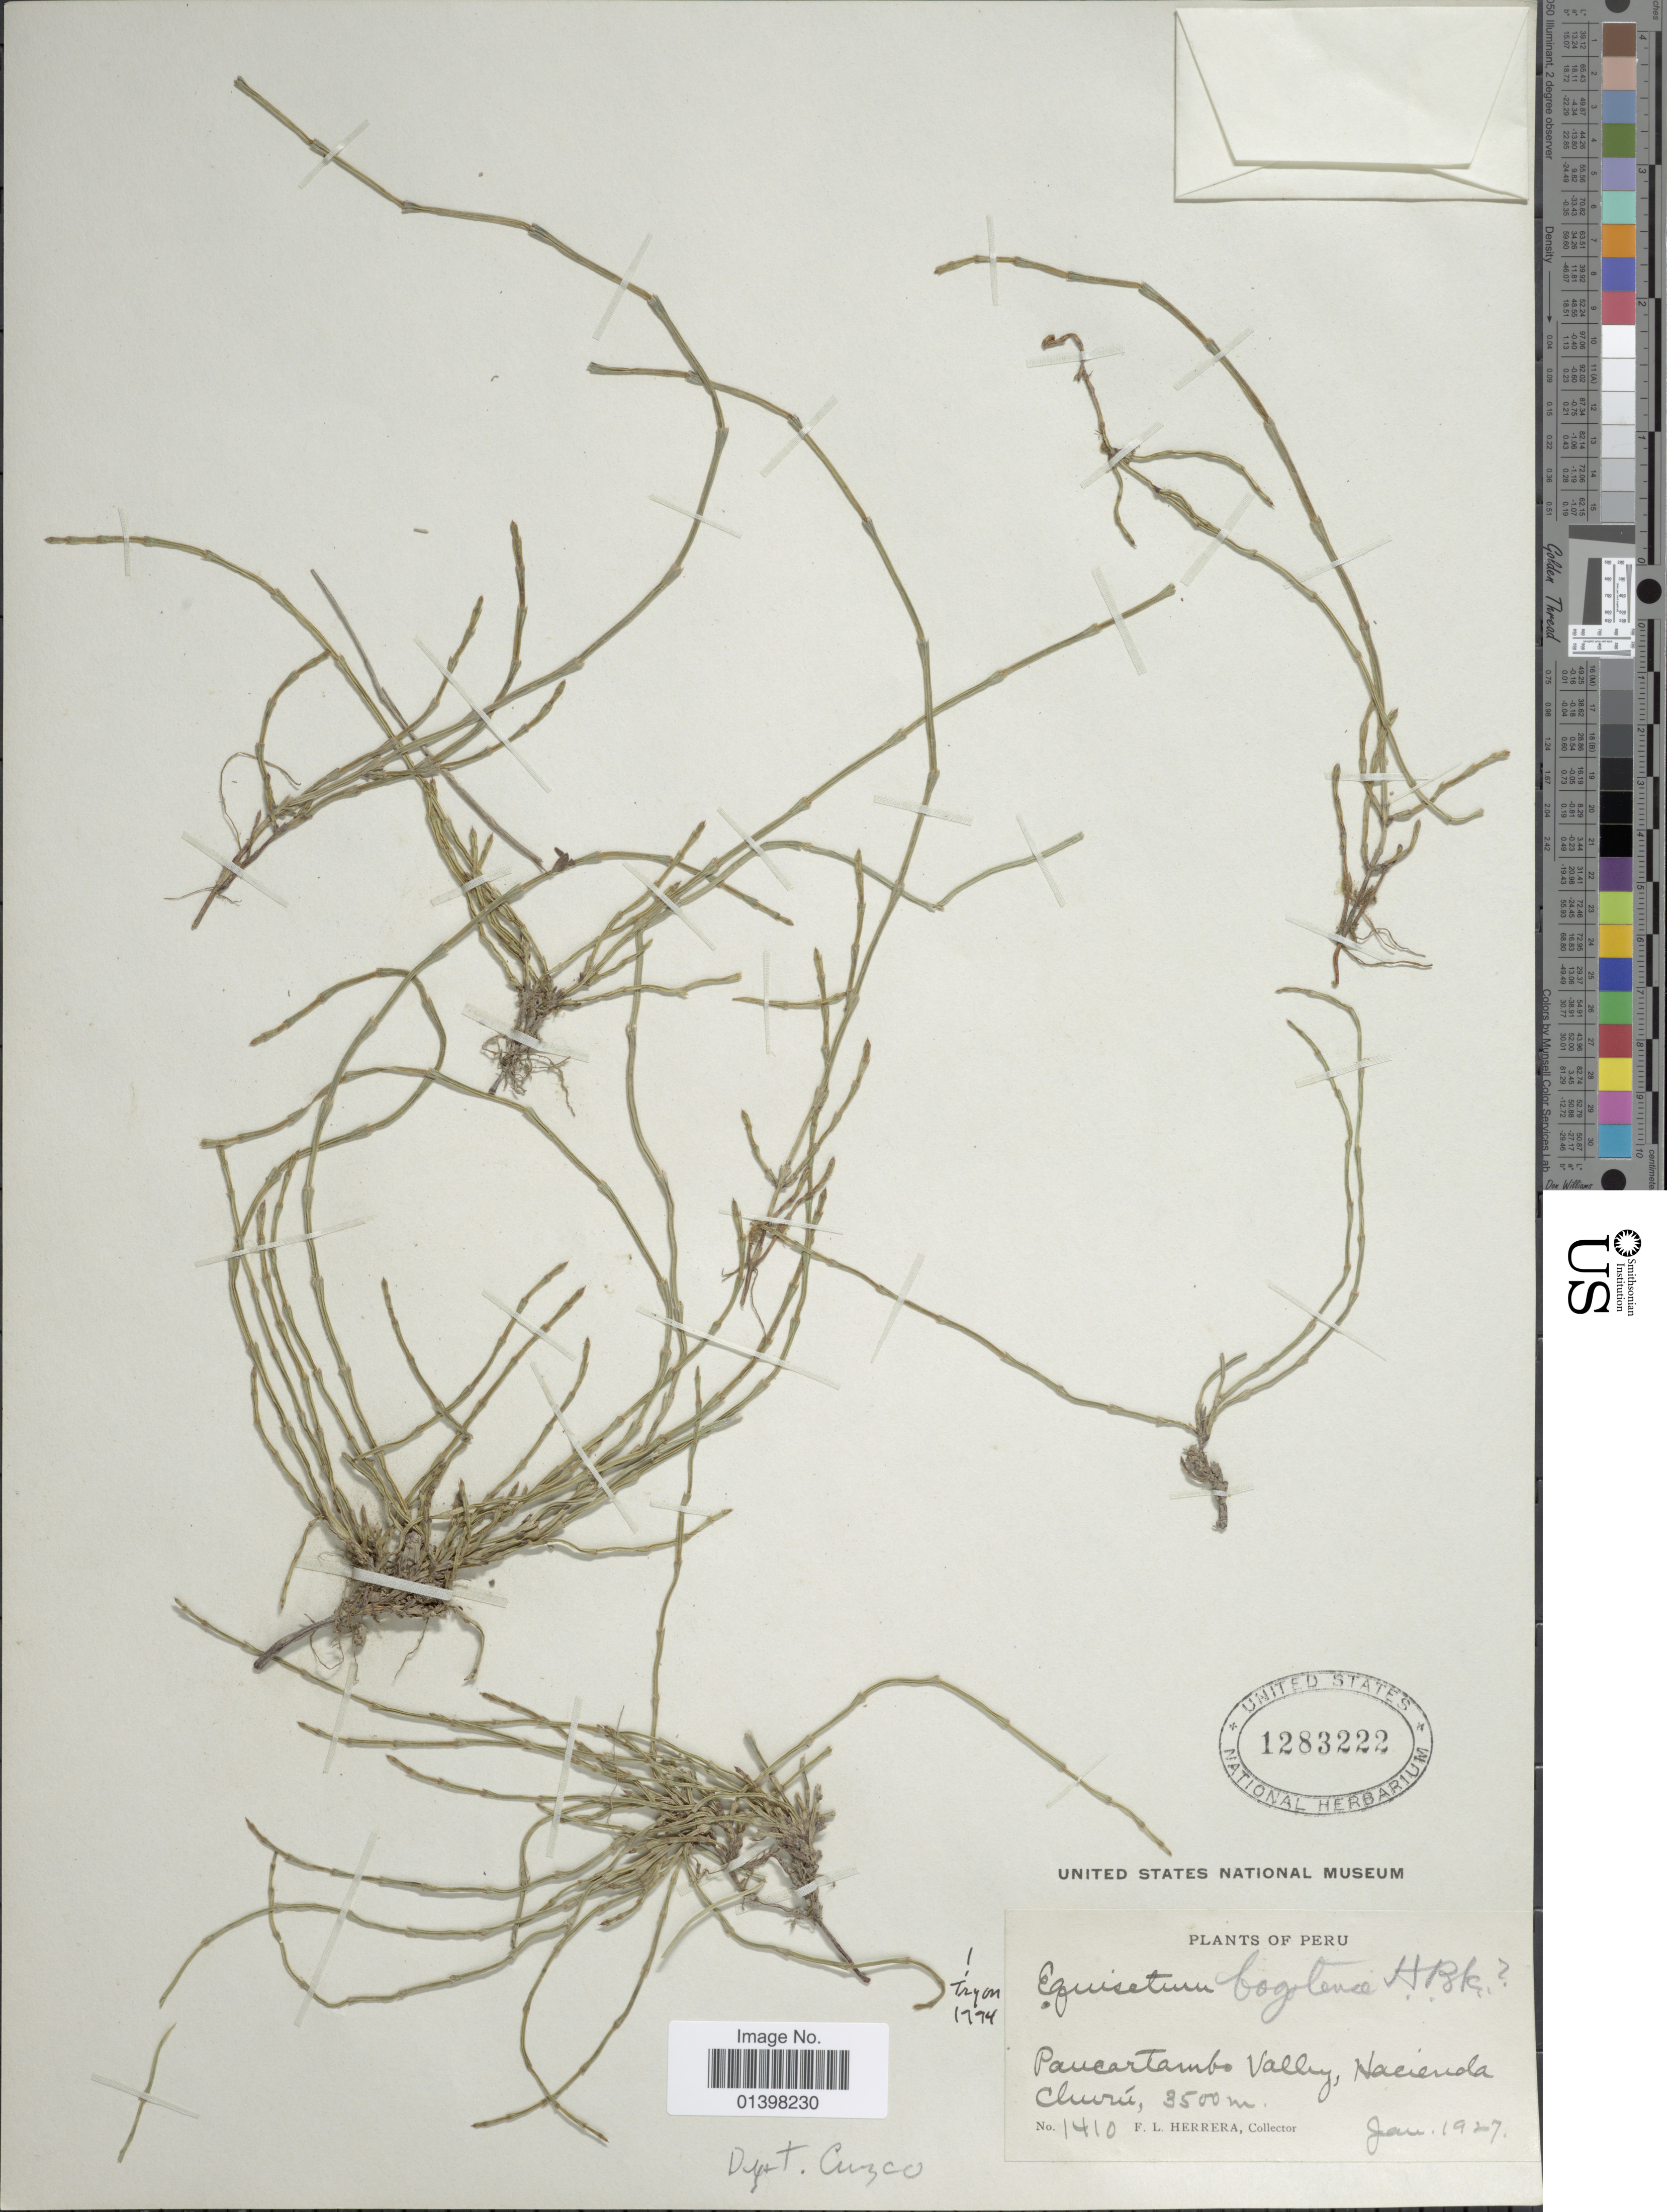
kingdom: Plantae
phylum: Tracheophyta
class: Polypodiopsida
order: Equisetales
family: Equisetaceae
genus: Equisetum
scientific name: Equisetum bogotense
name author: Kunth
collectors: J. L. Herrera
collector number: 1410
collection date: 1927-01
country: Peru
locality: Paucartambo Valley, Hacienda Churú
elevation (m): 3500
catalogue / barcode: US 1283222